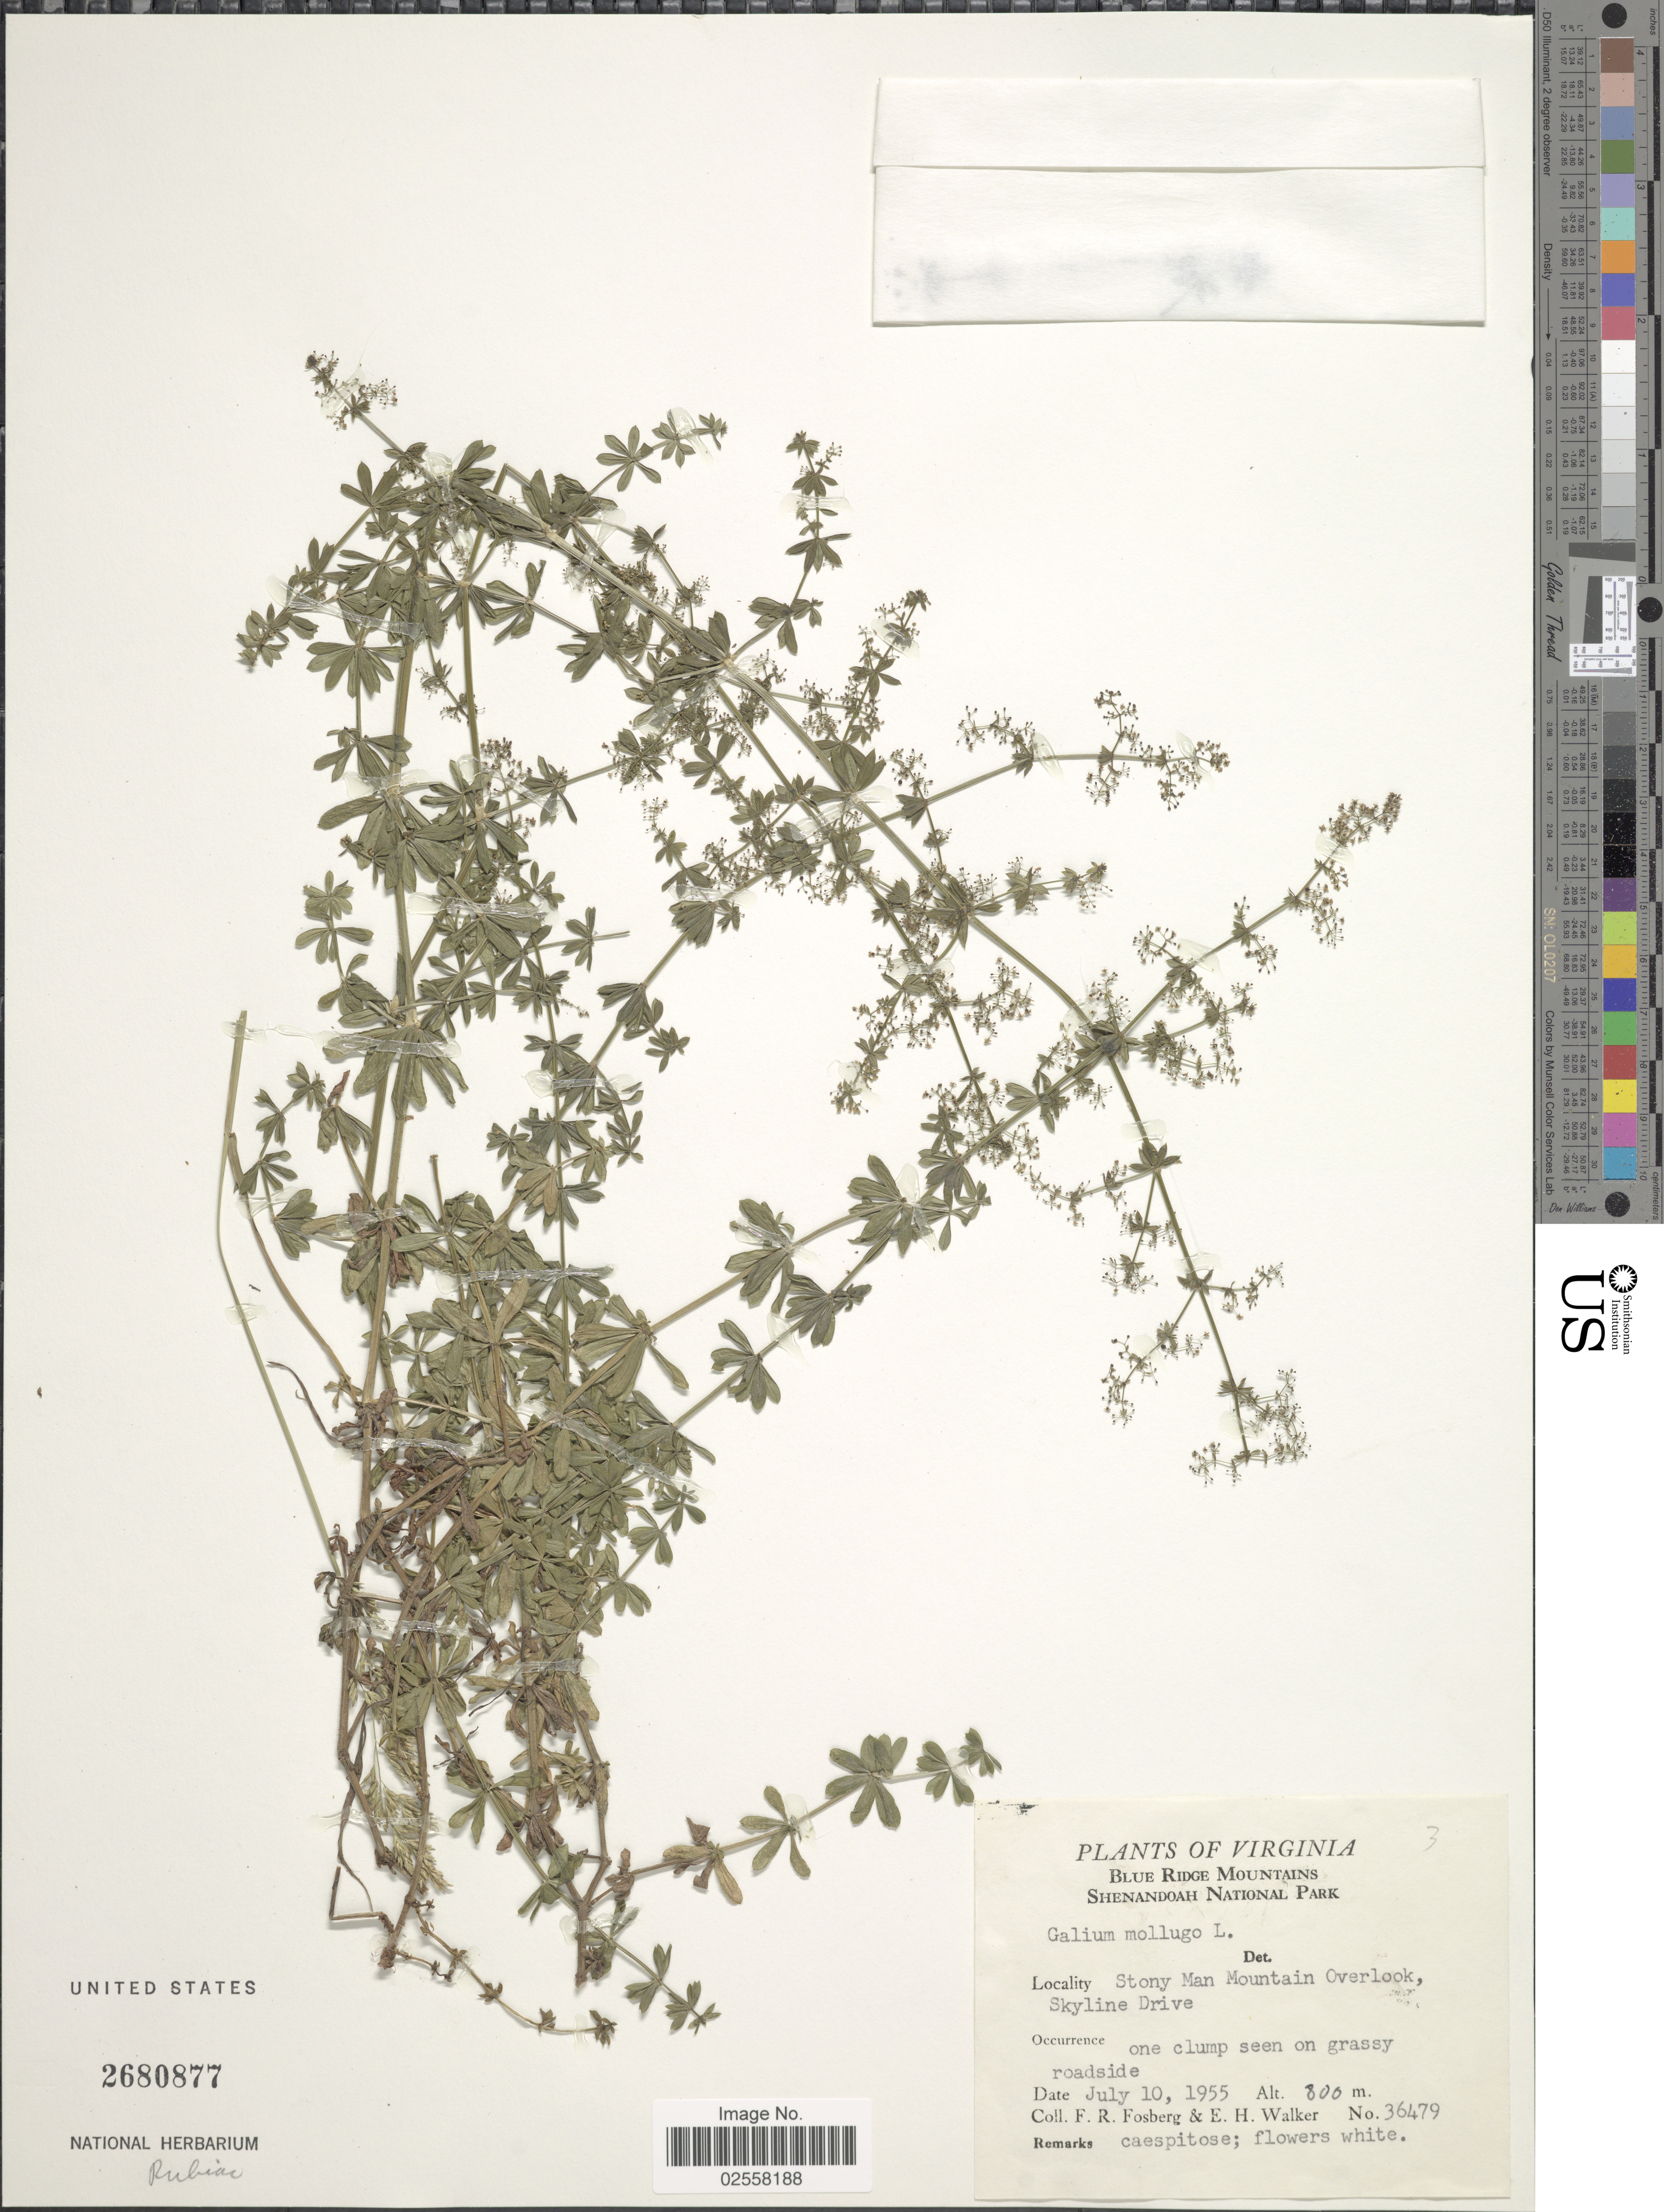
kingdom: Plantae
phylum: Tracheophyta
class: Magnoliopsida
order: Gentianales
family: Rubiaceae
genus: Galium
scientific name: Galium mollugo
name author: L.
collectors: F. R. Fosberg & E. H. Walker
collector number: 36479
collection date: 1955-07-10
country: United States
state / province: Virginia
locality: Blue Ridge Mountains, Shenandoah National Park, Stony Man Mountain Overlook, Skyline Drive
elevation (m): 800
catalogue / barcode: US 2680877